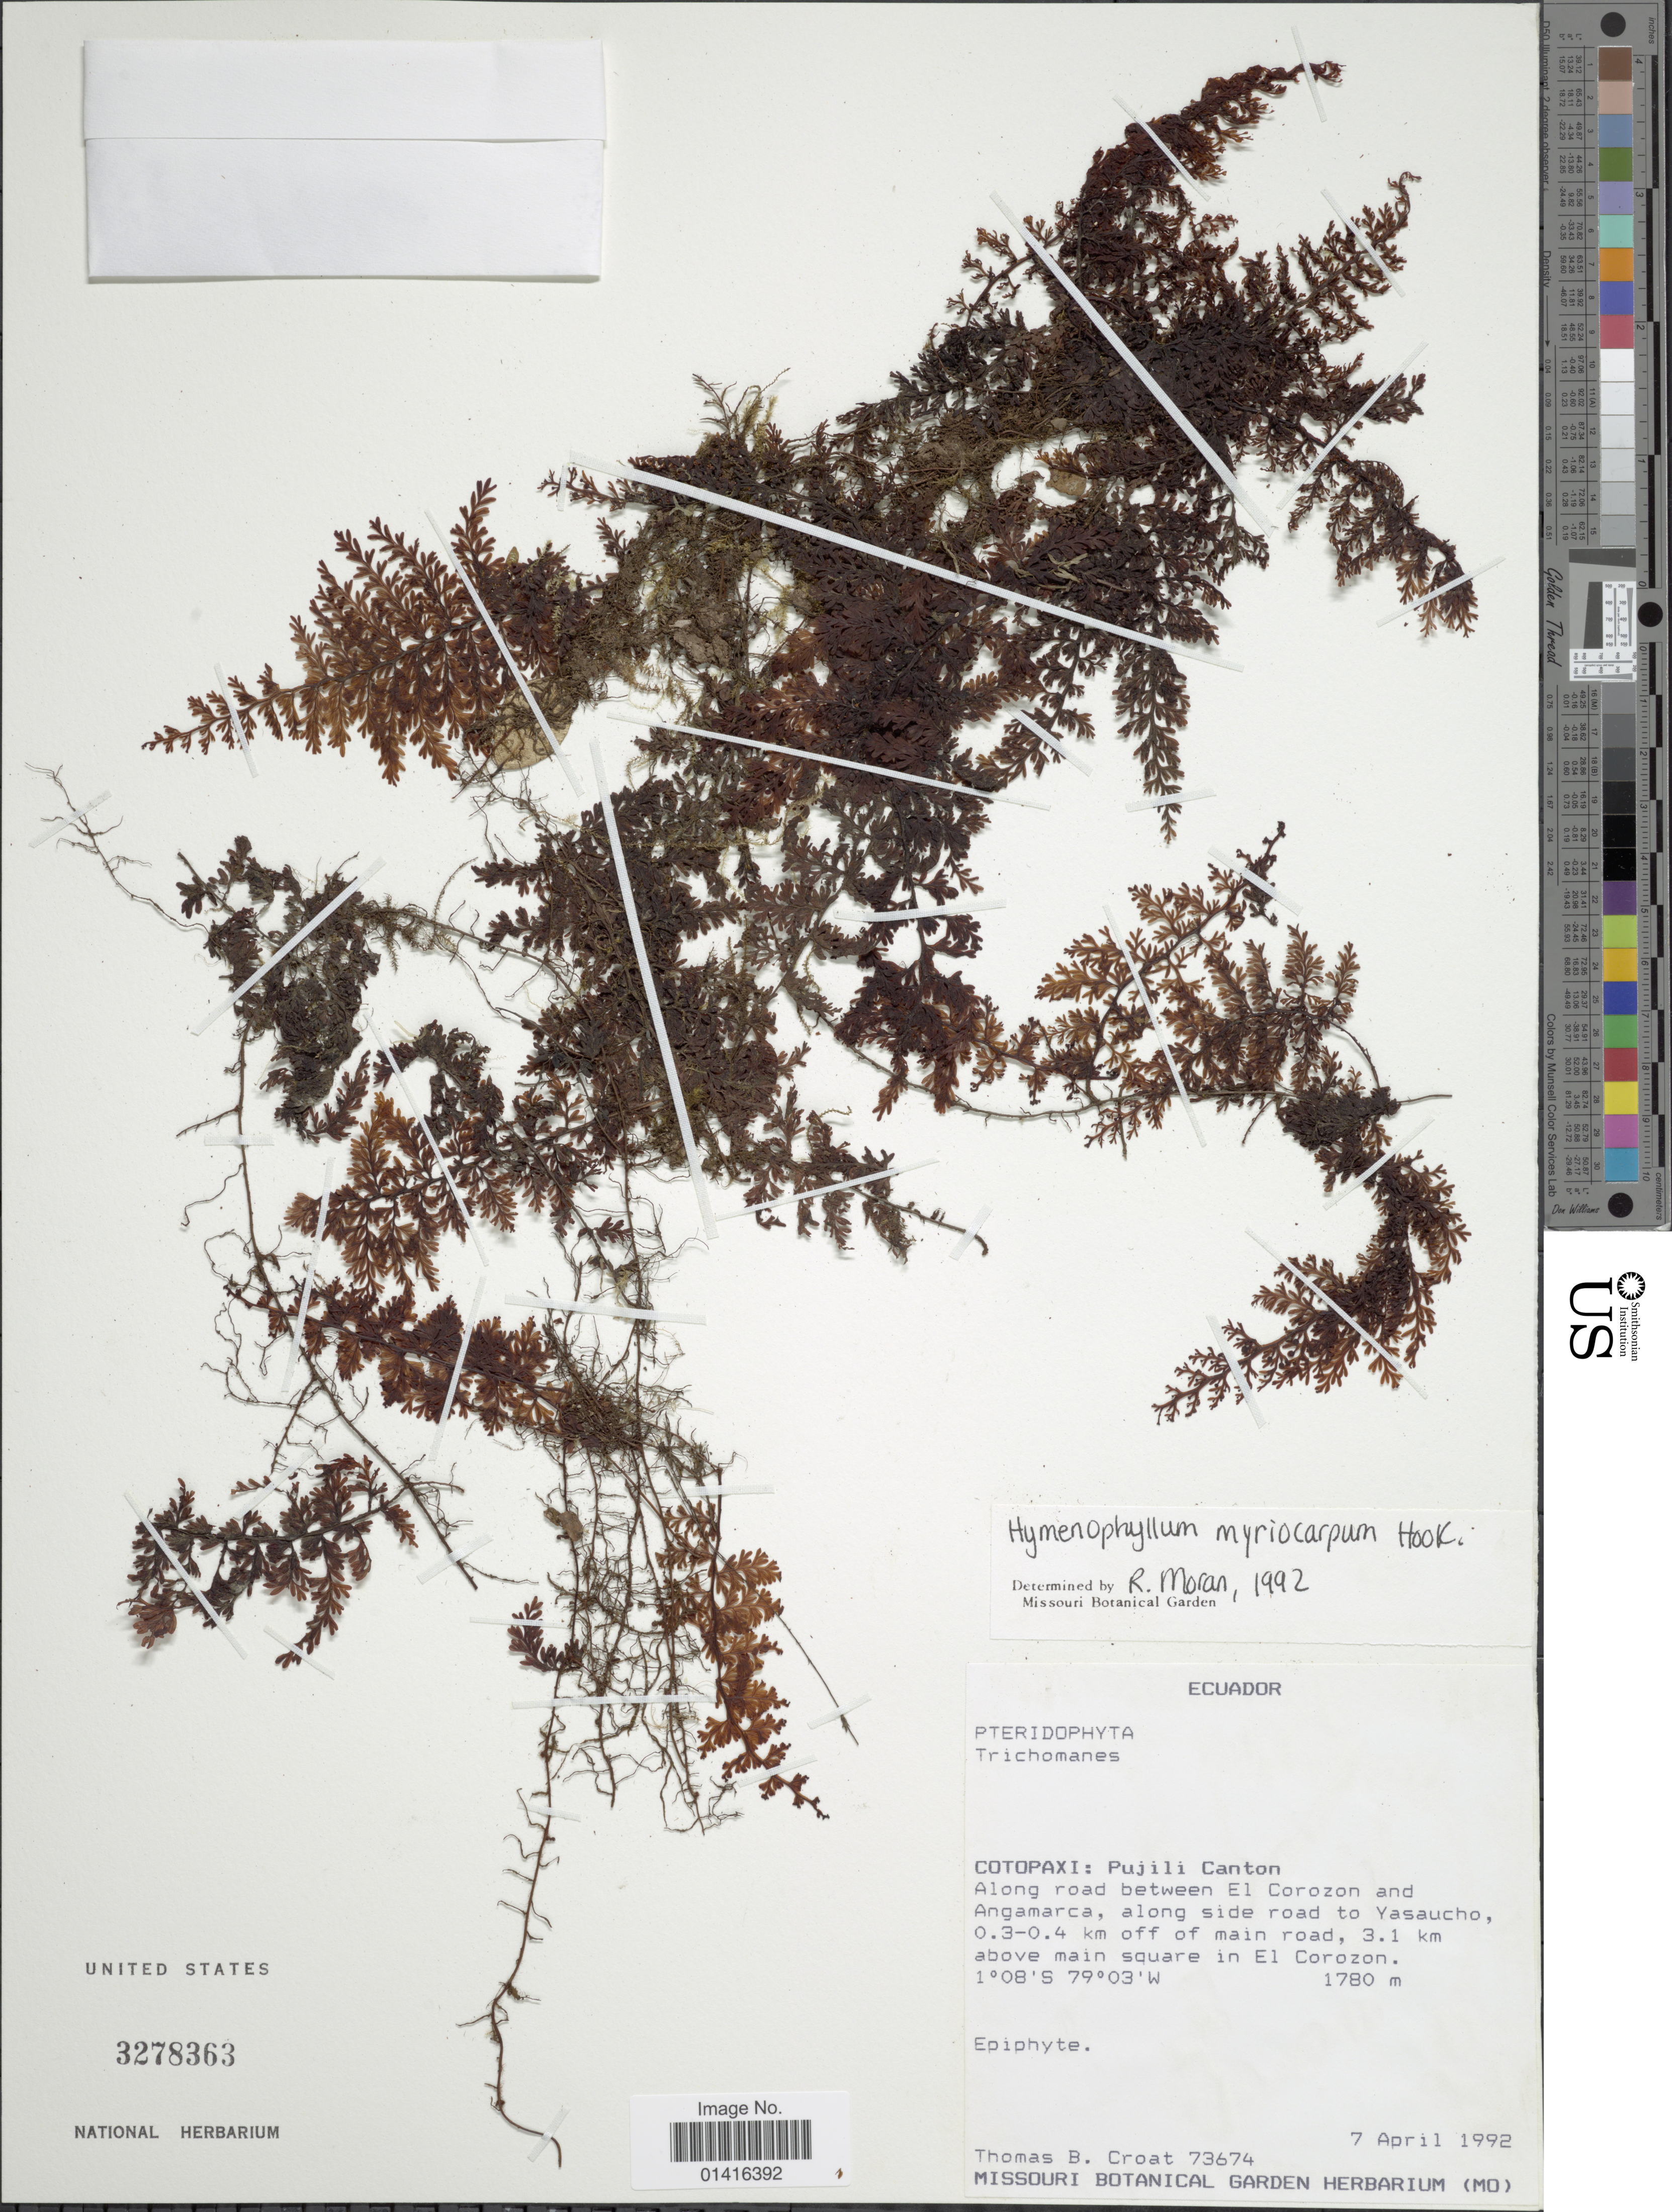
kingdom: Plantae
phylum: Tracheophyta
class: Polypodiopsida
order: Hymenophyllales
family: Hymenophyllaceae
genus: Hymenophyllum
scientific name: Hymenophyllum myriocarpum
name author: Hook.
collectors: T. B. Croat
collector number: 73674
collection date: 1992-04-07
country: Ecuador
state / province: Cotopaxi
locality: Pujili Canton. Along road between El Corozon and Angamarca, along side road to Yasaucho, 0.3-0.4 km off main road, 3.1km above main square in El Corozon.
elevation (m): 1780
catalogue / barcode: US 3278363